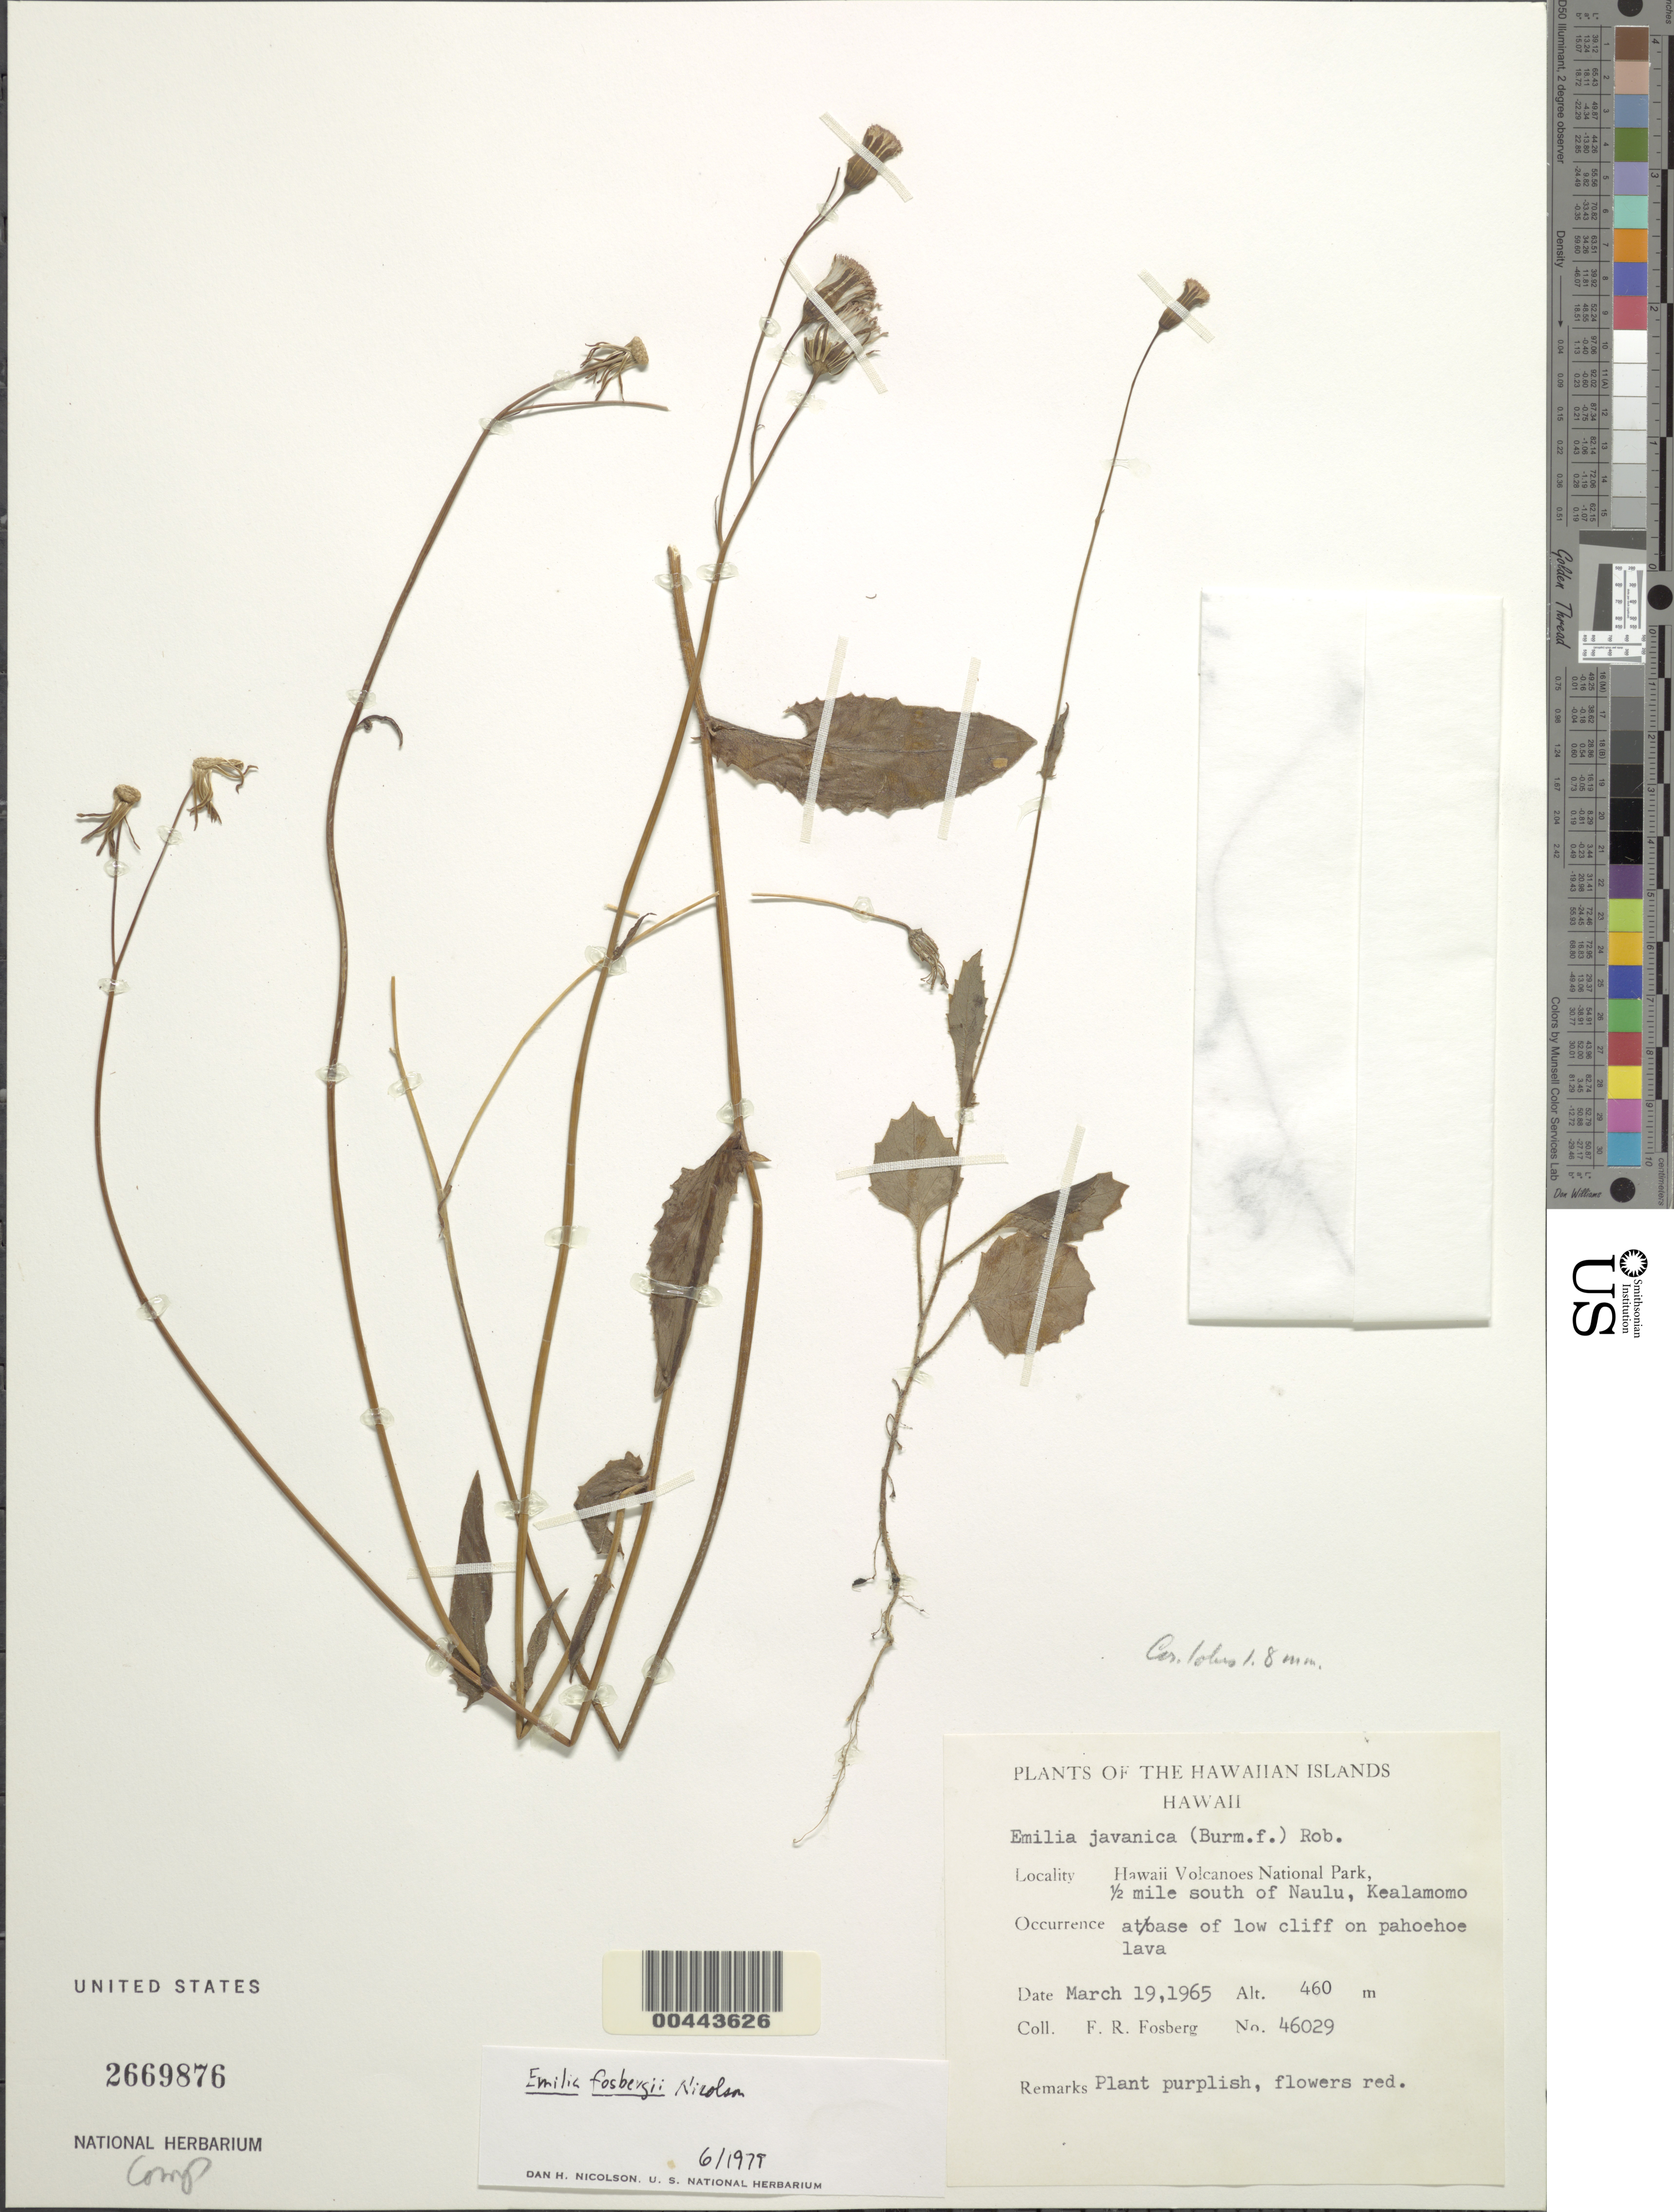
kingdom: Plantae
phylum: Tracheophyta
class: Magnoliopsida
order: Asterales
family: Asteraceae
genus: Emilia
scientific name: Emilia fosbergii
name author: Nicolson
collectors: F. R. Fosberg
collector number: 46029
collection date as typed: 19 Mar 1965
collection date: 1965-03-19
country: United States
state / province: Hawaii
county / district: Hawaii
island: Hawaii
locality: Hawaii Volcanoes National Park, .5 mi S of Naulu, Kealamomo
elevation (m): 460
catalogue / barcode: US 2669876